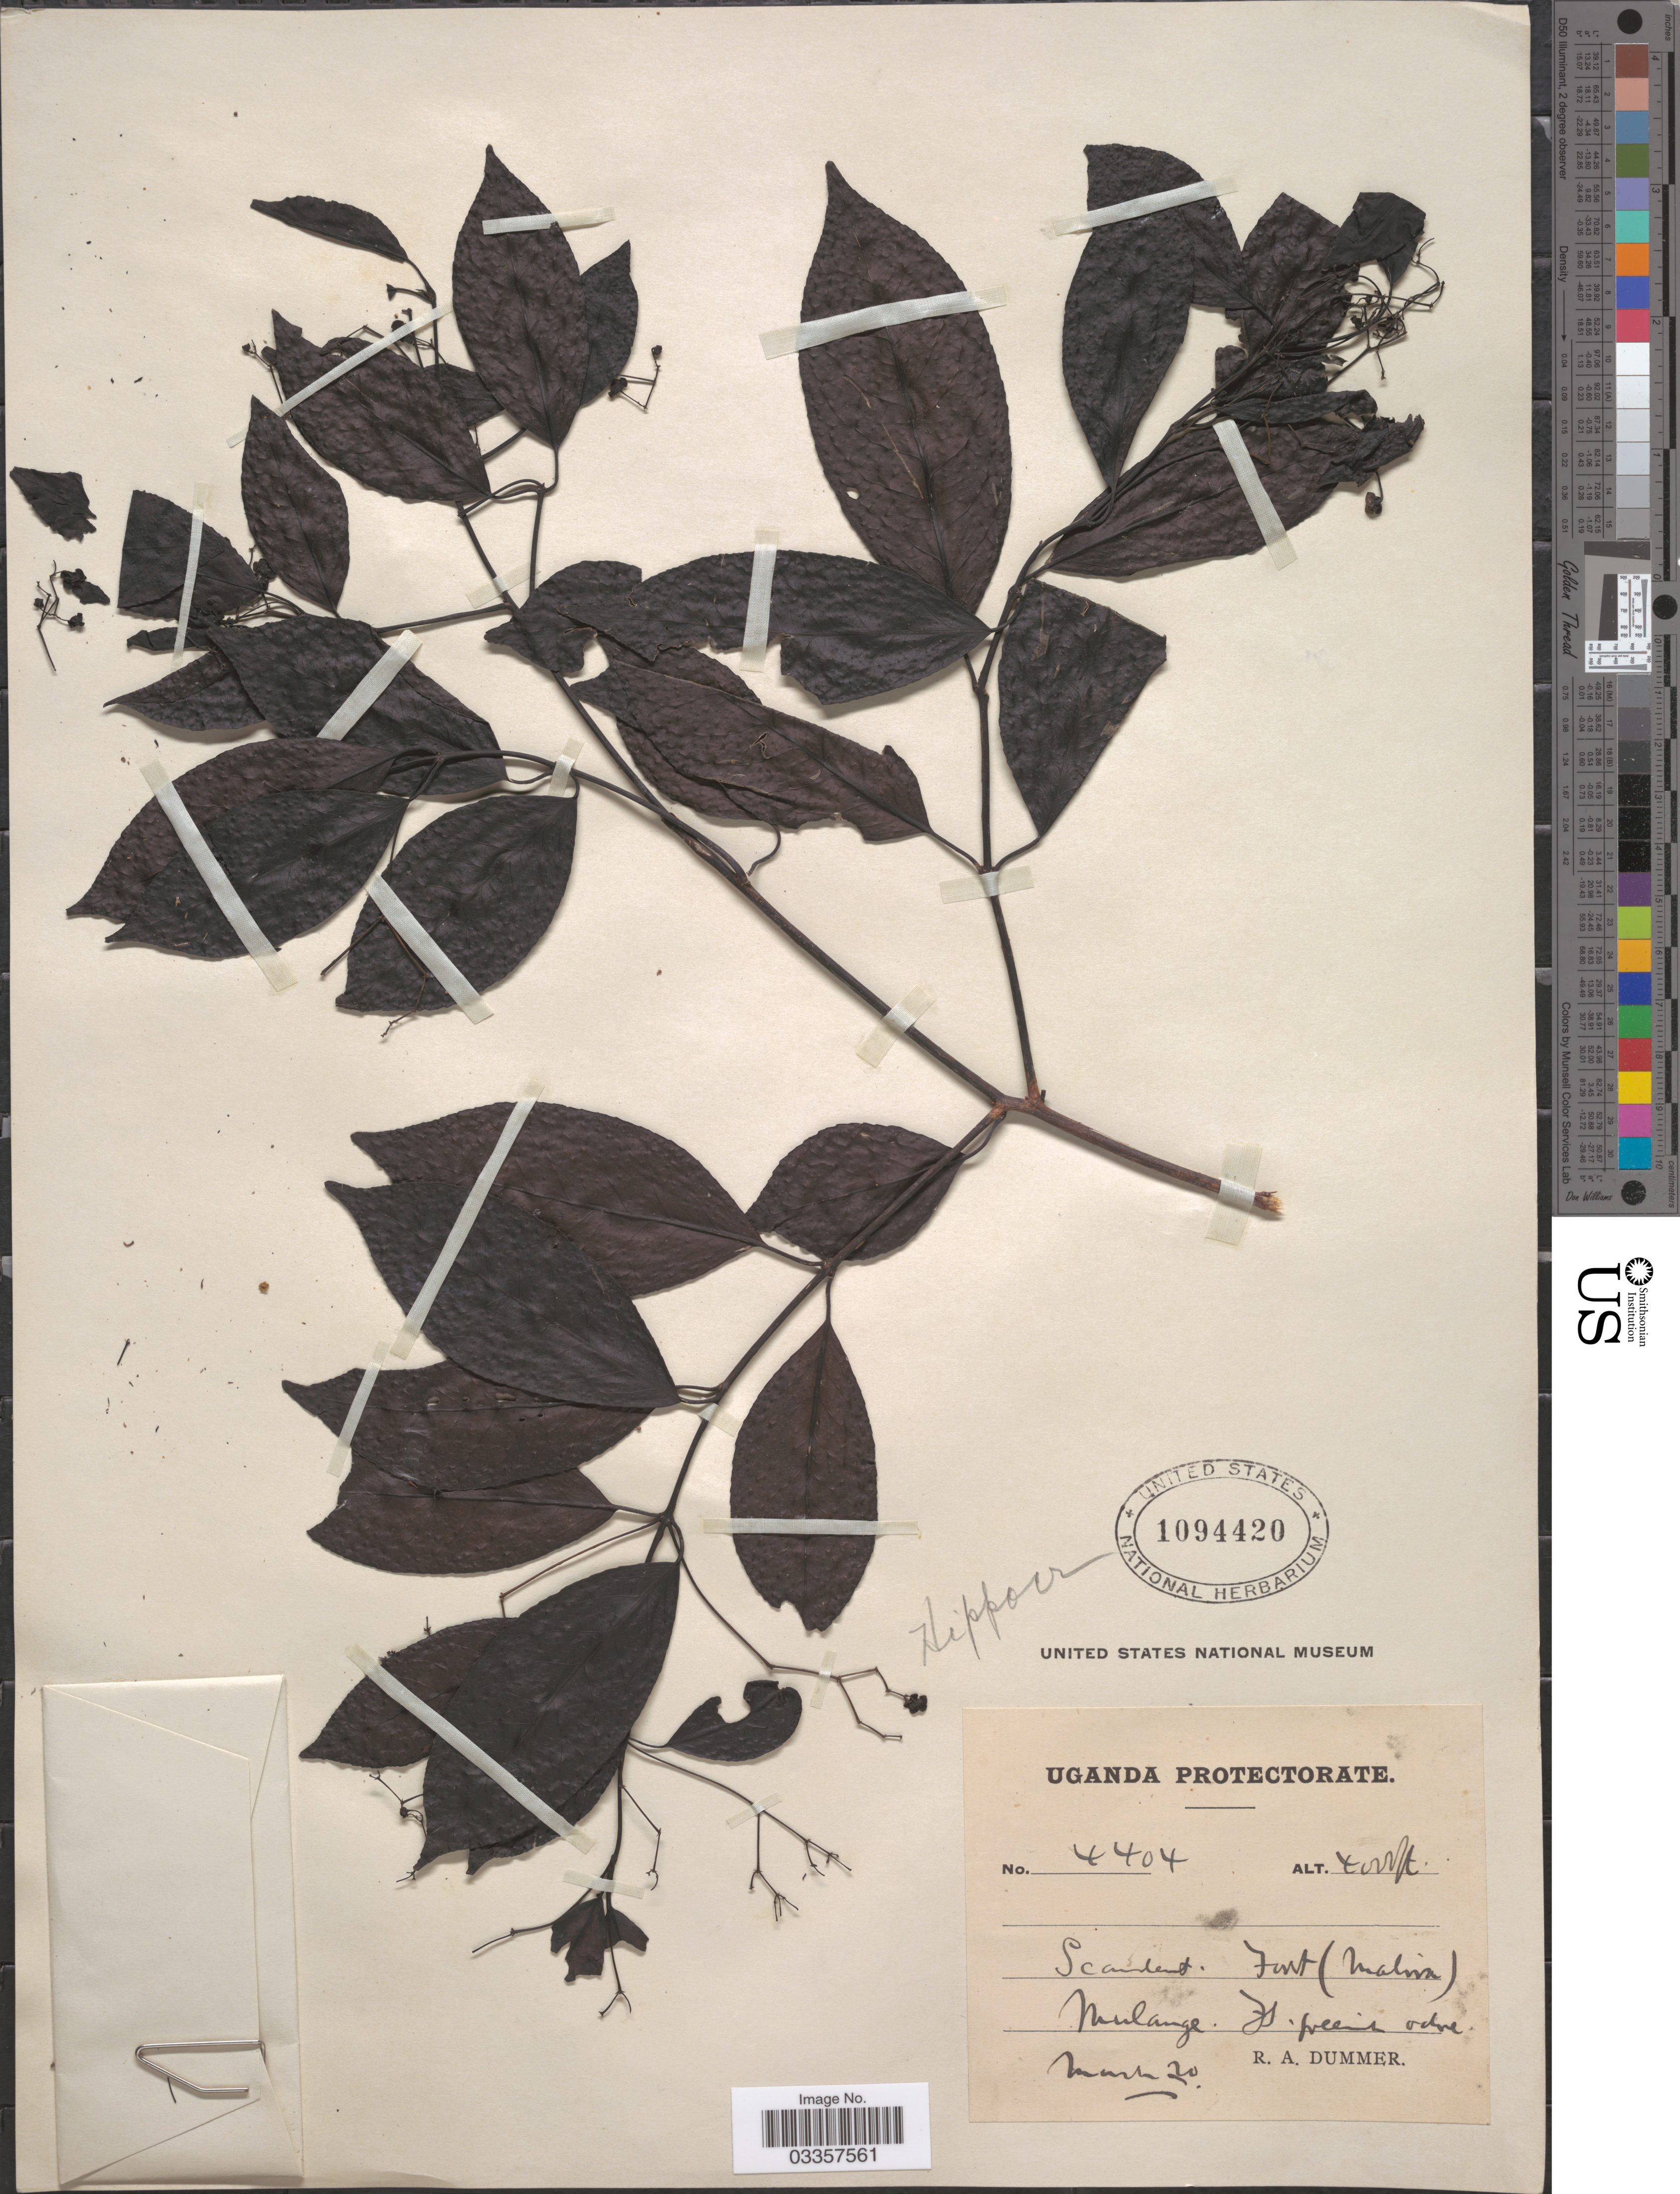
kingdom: Plantae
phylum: Tracheophyta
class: Magnoliopsida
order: Celastrales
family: Celastraceae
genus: Hippocratea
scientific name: Hippocratea sp.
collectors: R. A. Dümmer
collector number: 4404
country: Uganda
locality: Fort (Mabira). Mulange.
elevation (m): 1219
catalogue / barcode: US 1094420